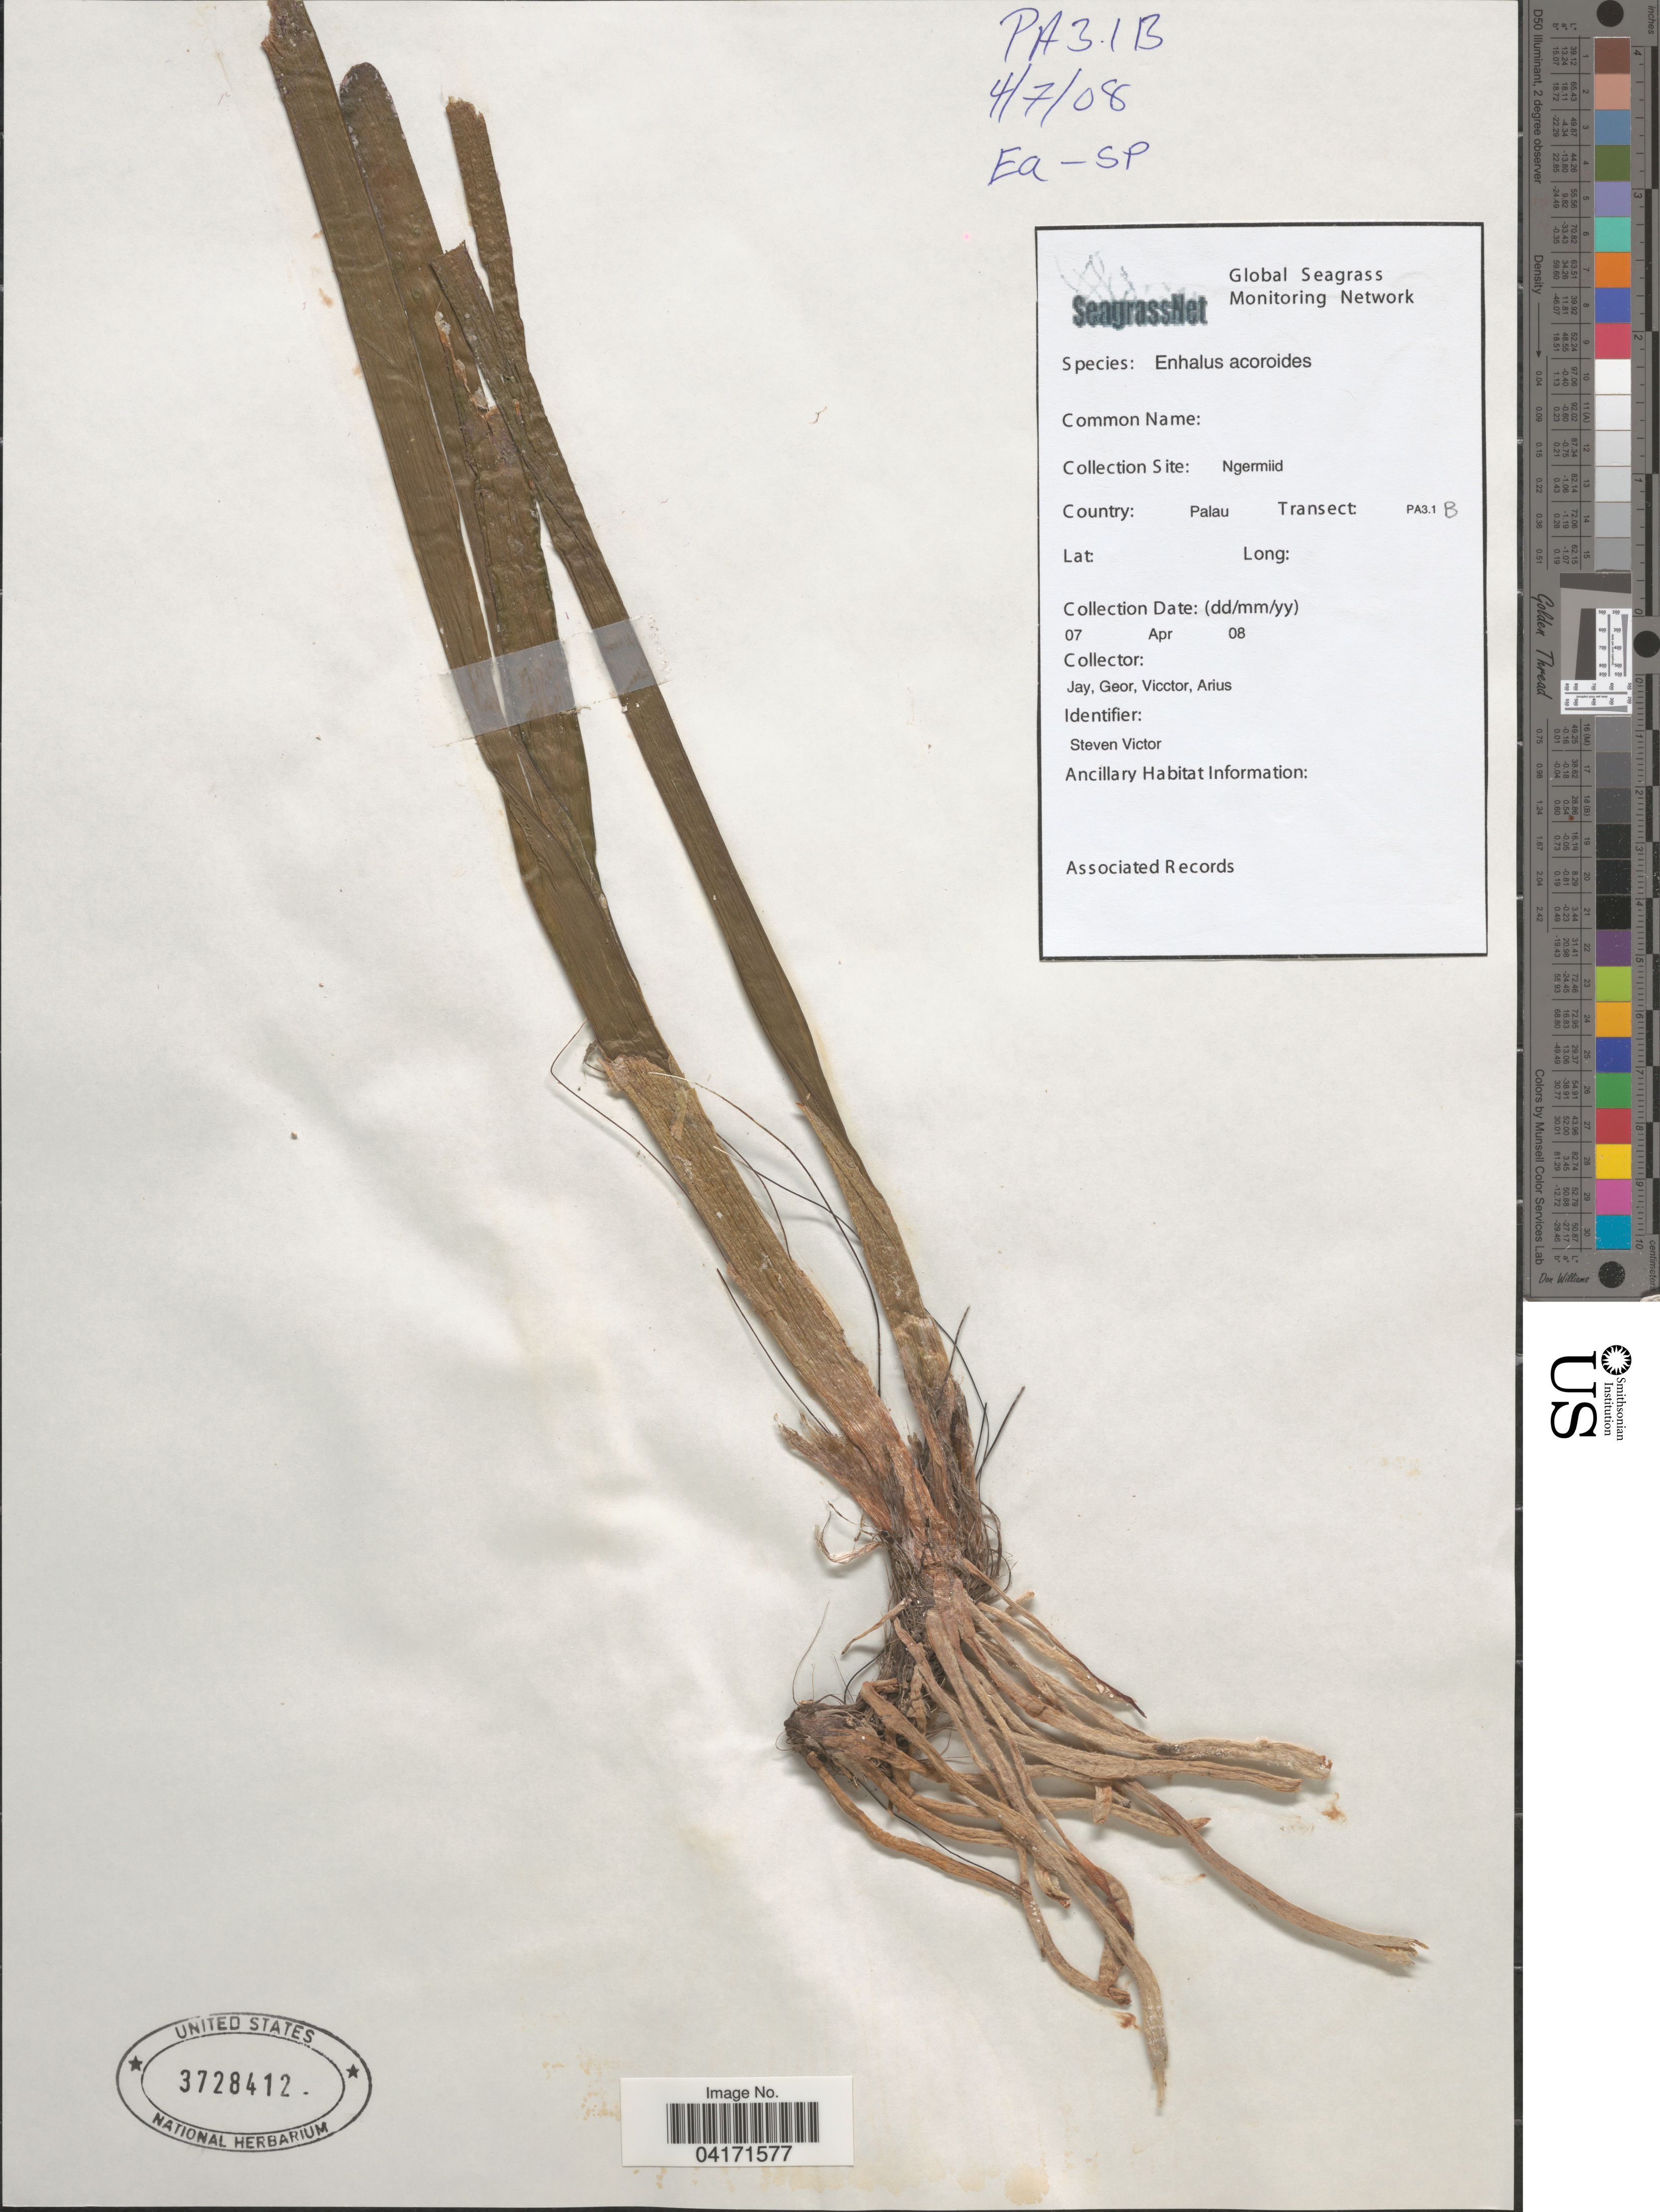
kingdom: Plantae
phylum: Tracheophyta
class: Liliopsida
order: Alismatales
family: Hydrocharitaceae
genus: Enhalus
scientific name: Enhalus acoroides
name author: (L. f.) Royle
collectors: Jay, Geor, Victor & Arius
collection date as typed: Transcribed d/m/y: 7/4/8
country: Palau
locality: Ngermiid. Palau. Transect: PA3.1 B.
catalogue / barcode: US 3728412